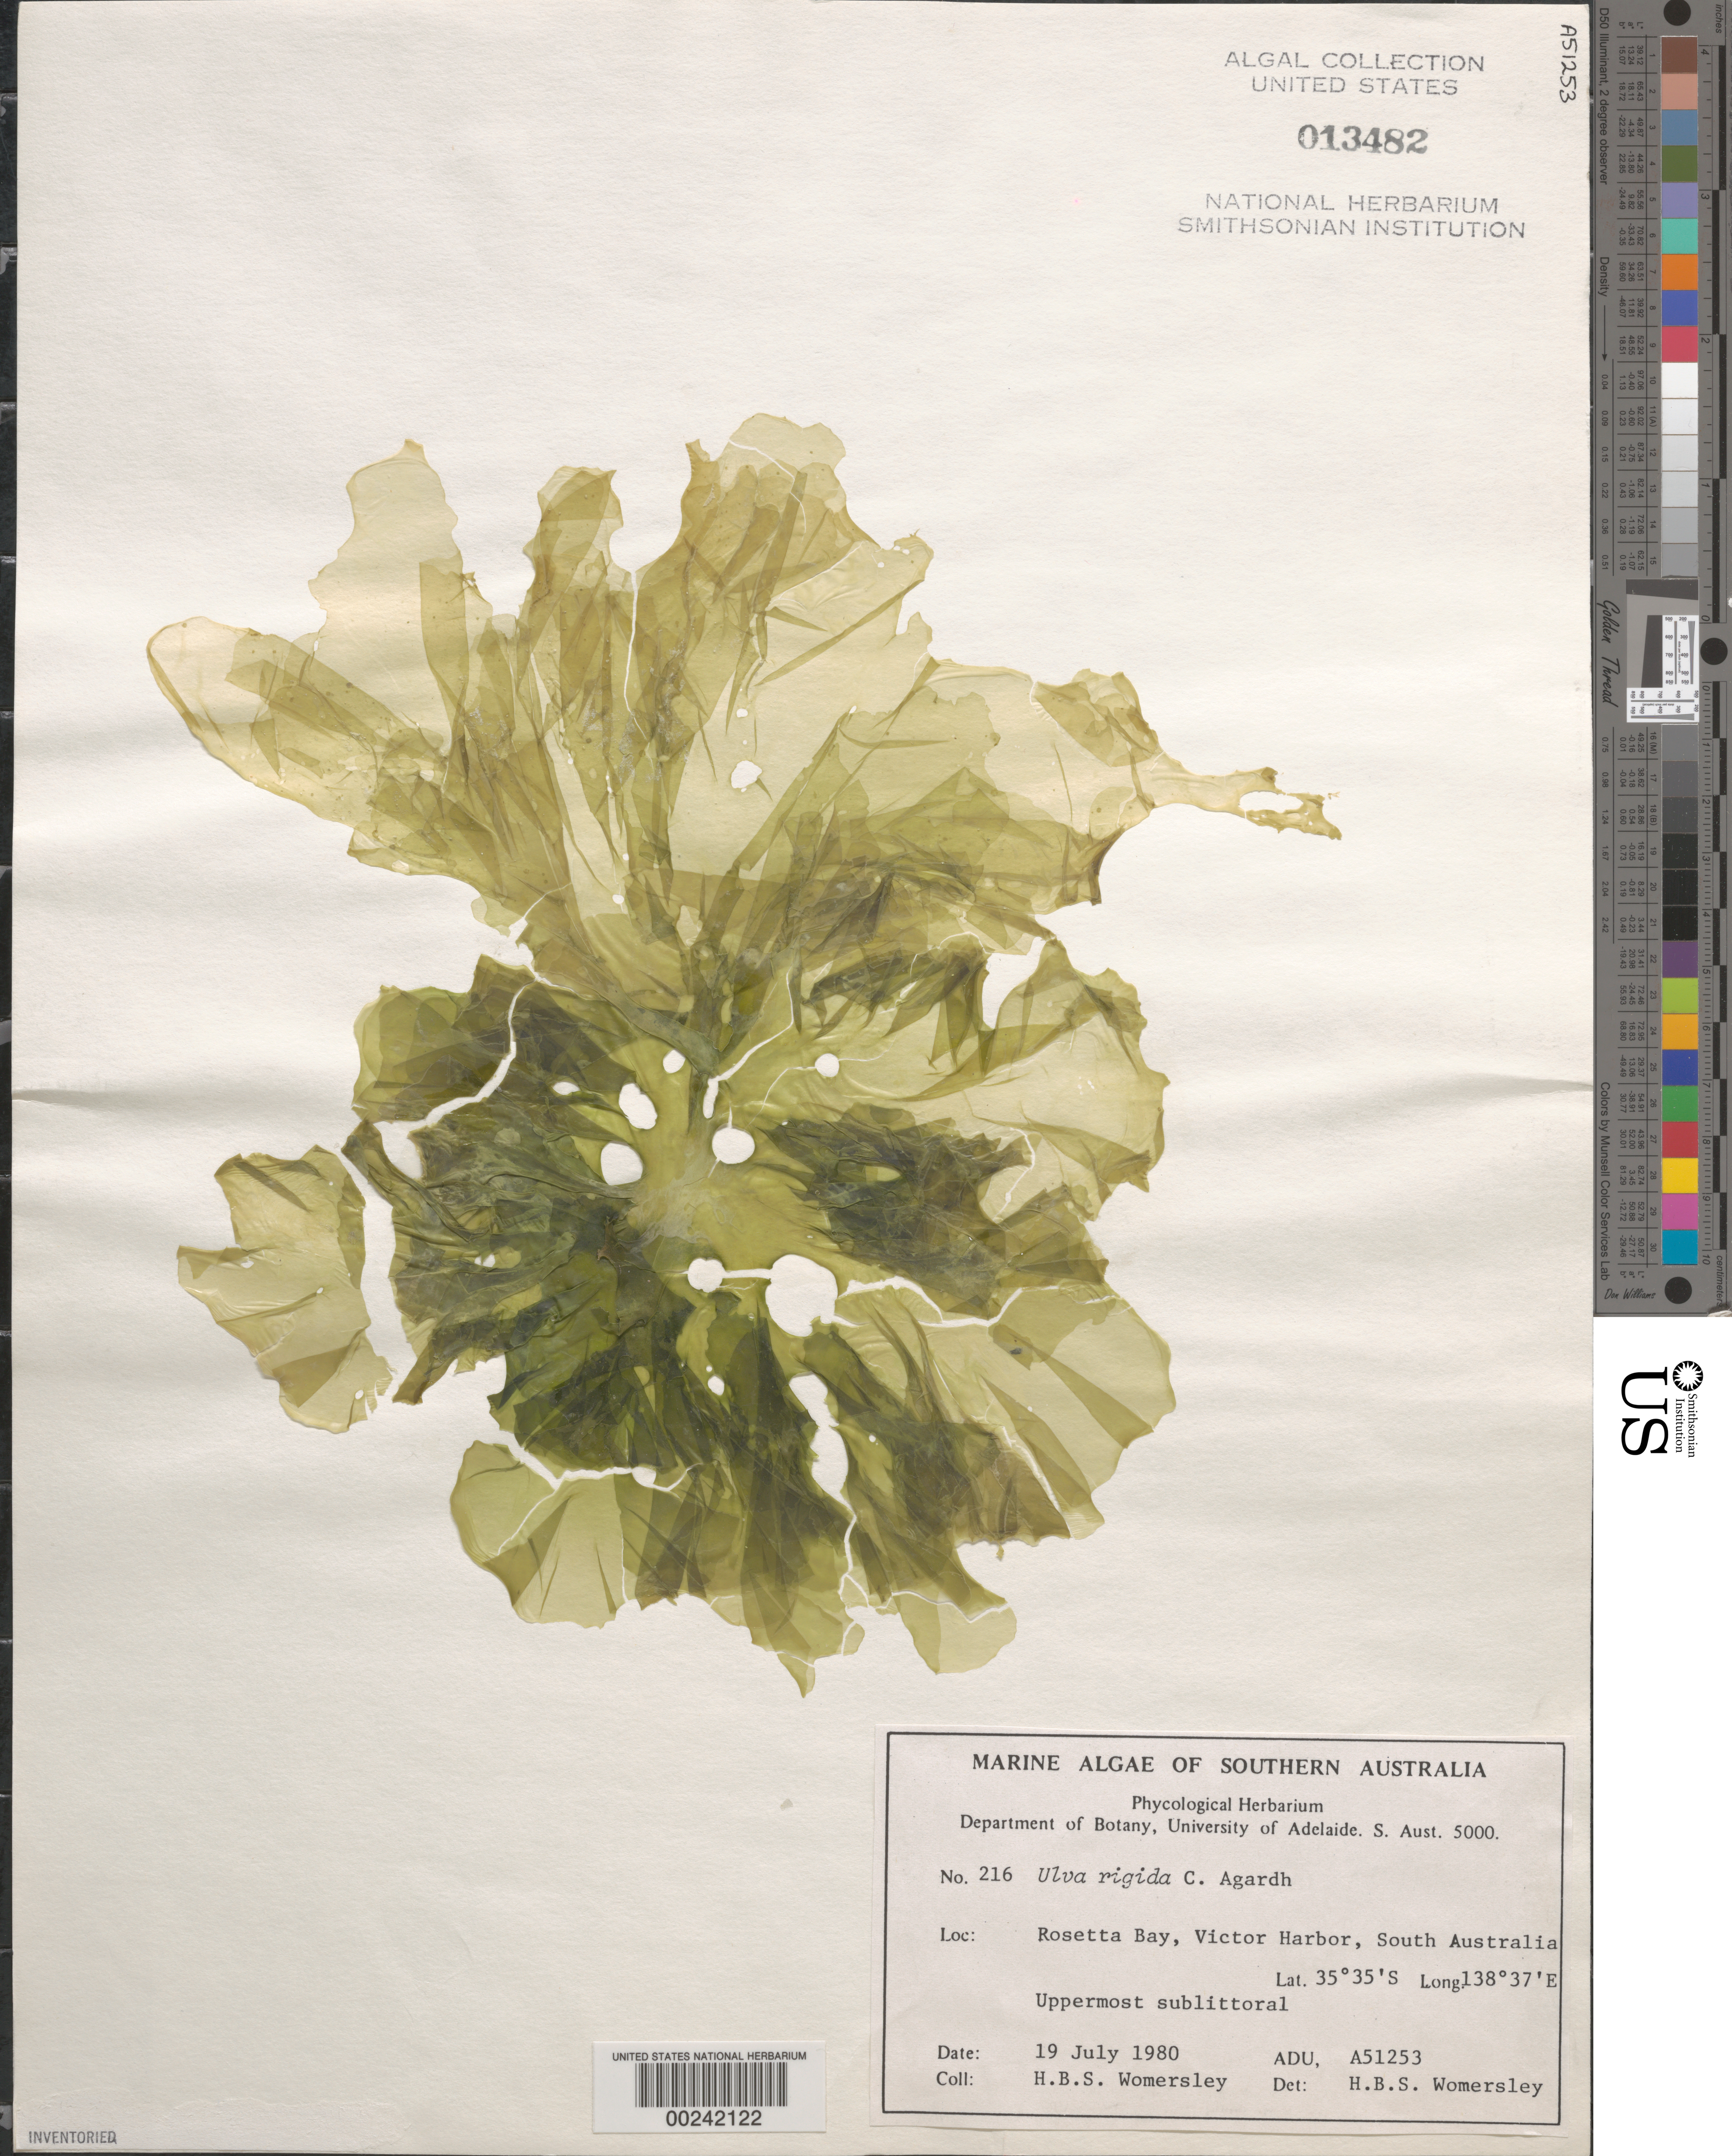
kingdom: Plantae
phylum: Chlorophyta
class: Ulvophyceae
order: Ulvales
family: Ulvaceae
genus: Ulva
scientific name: Ulva rigida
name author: C. Agardh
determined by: Womersley, H. B. S.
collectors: H. B. S. Womersley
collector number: ADU A51253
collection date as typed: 19 Jul 1980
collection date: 1980-07-19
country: Australia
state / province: South Australia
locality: Rosetta bay, victor harbor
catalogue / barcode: US 13482